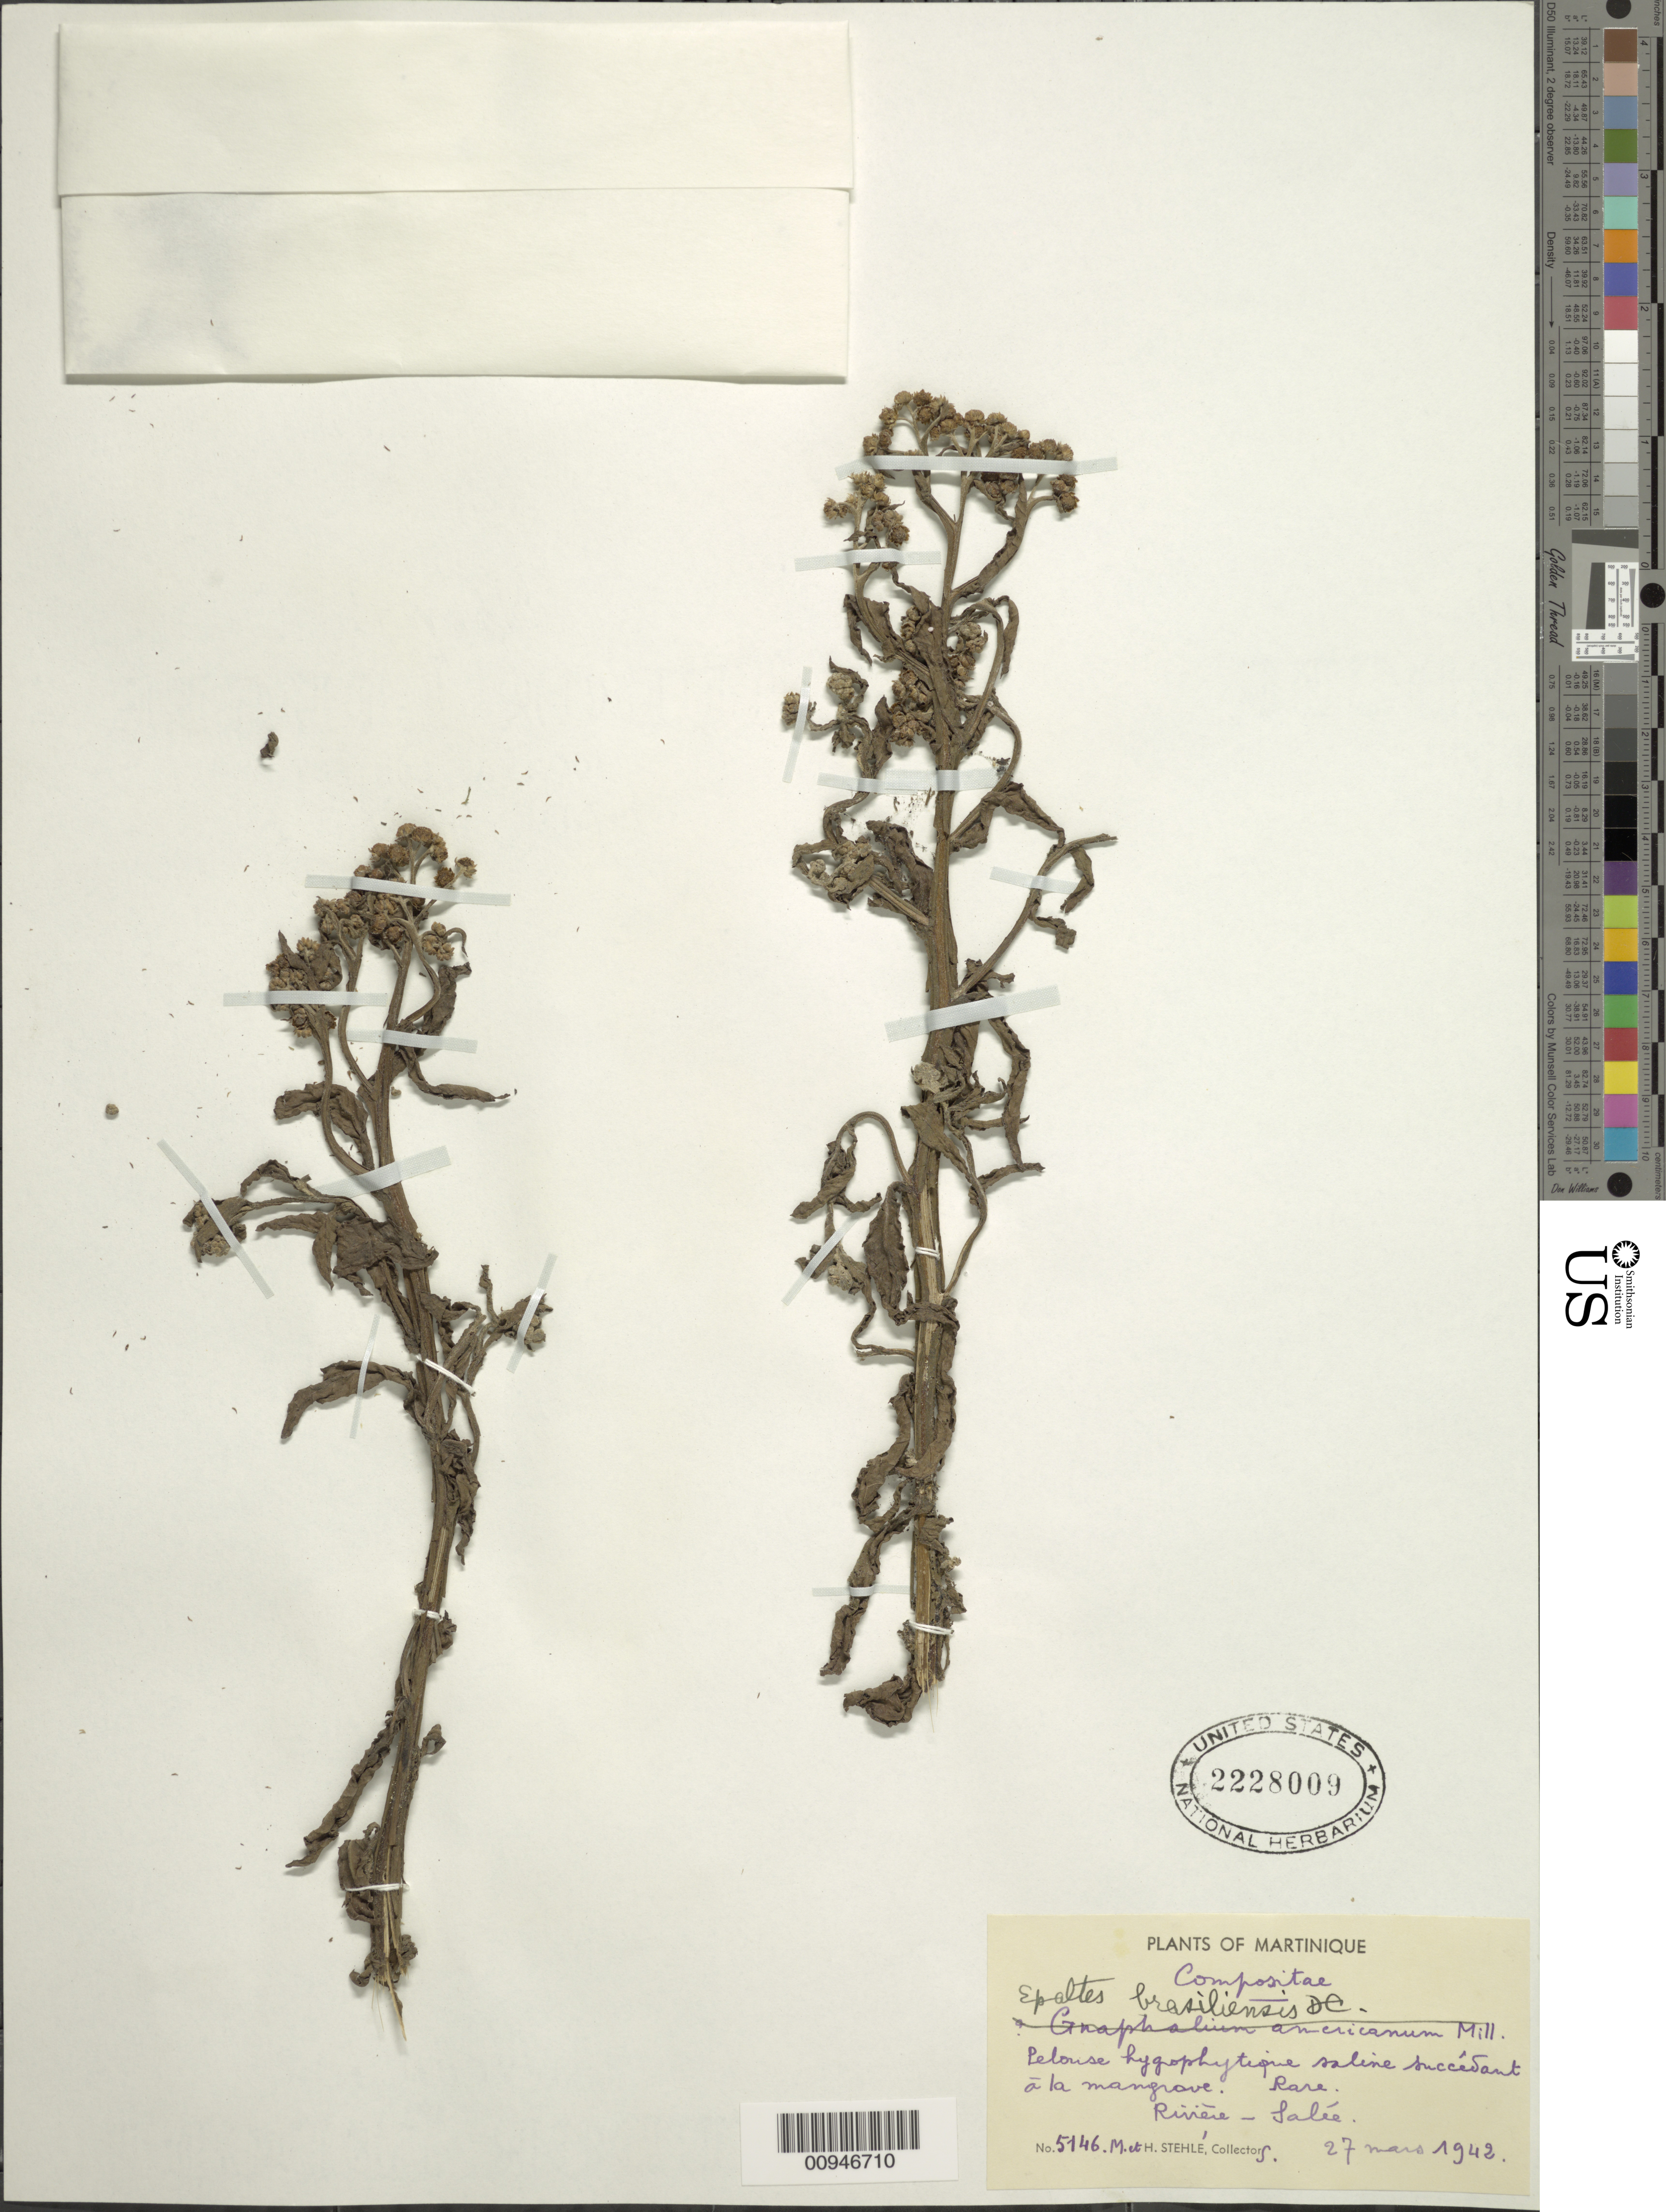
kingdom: Plantae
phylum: Tracheophyta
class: Magnoliopsida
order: Asterales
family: Asteraceae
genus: Epaltes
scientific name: Epaltes brasiliensis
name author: (Link) DC.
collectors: H. Stehlé & M. Stehlé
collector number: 5146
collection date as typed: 27 Mar 1942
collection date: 1942-03-27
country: Martinique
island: Martinique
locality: Rivière Salée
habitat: Saline succédant á la mangrove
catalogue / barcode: US 2228009